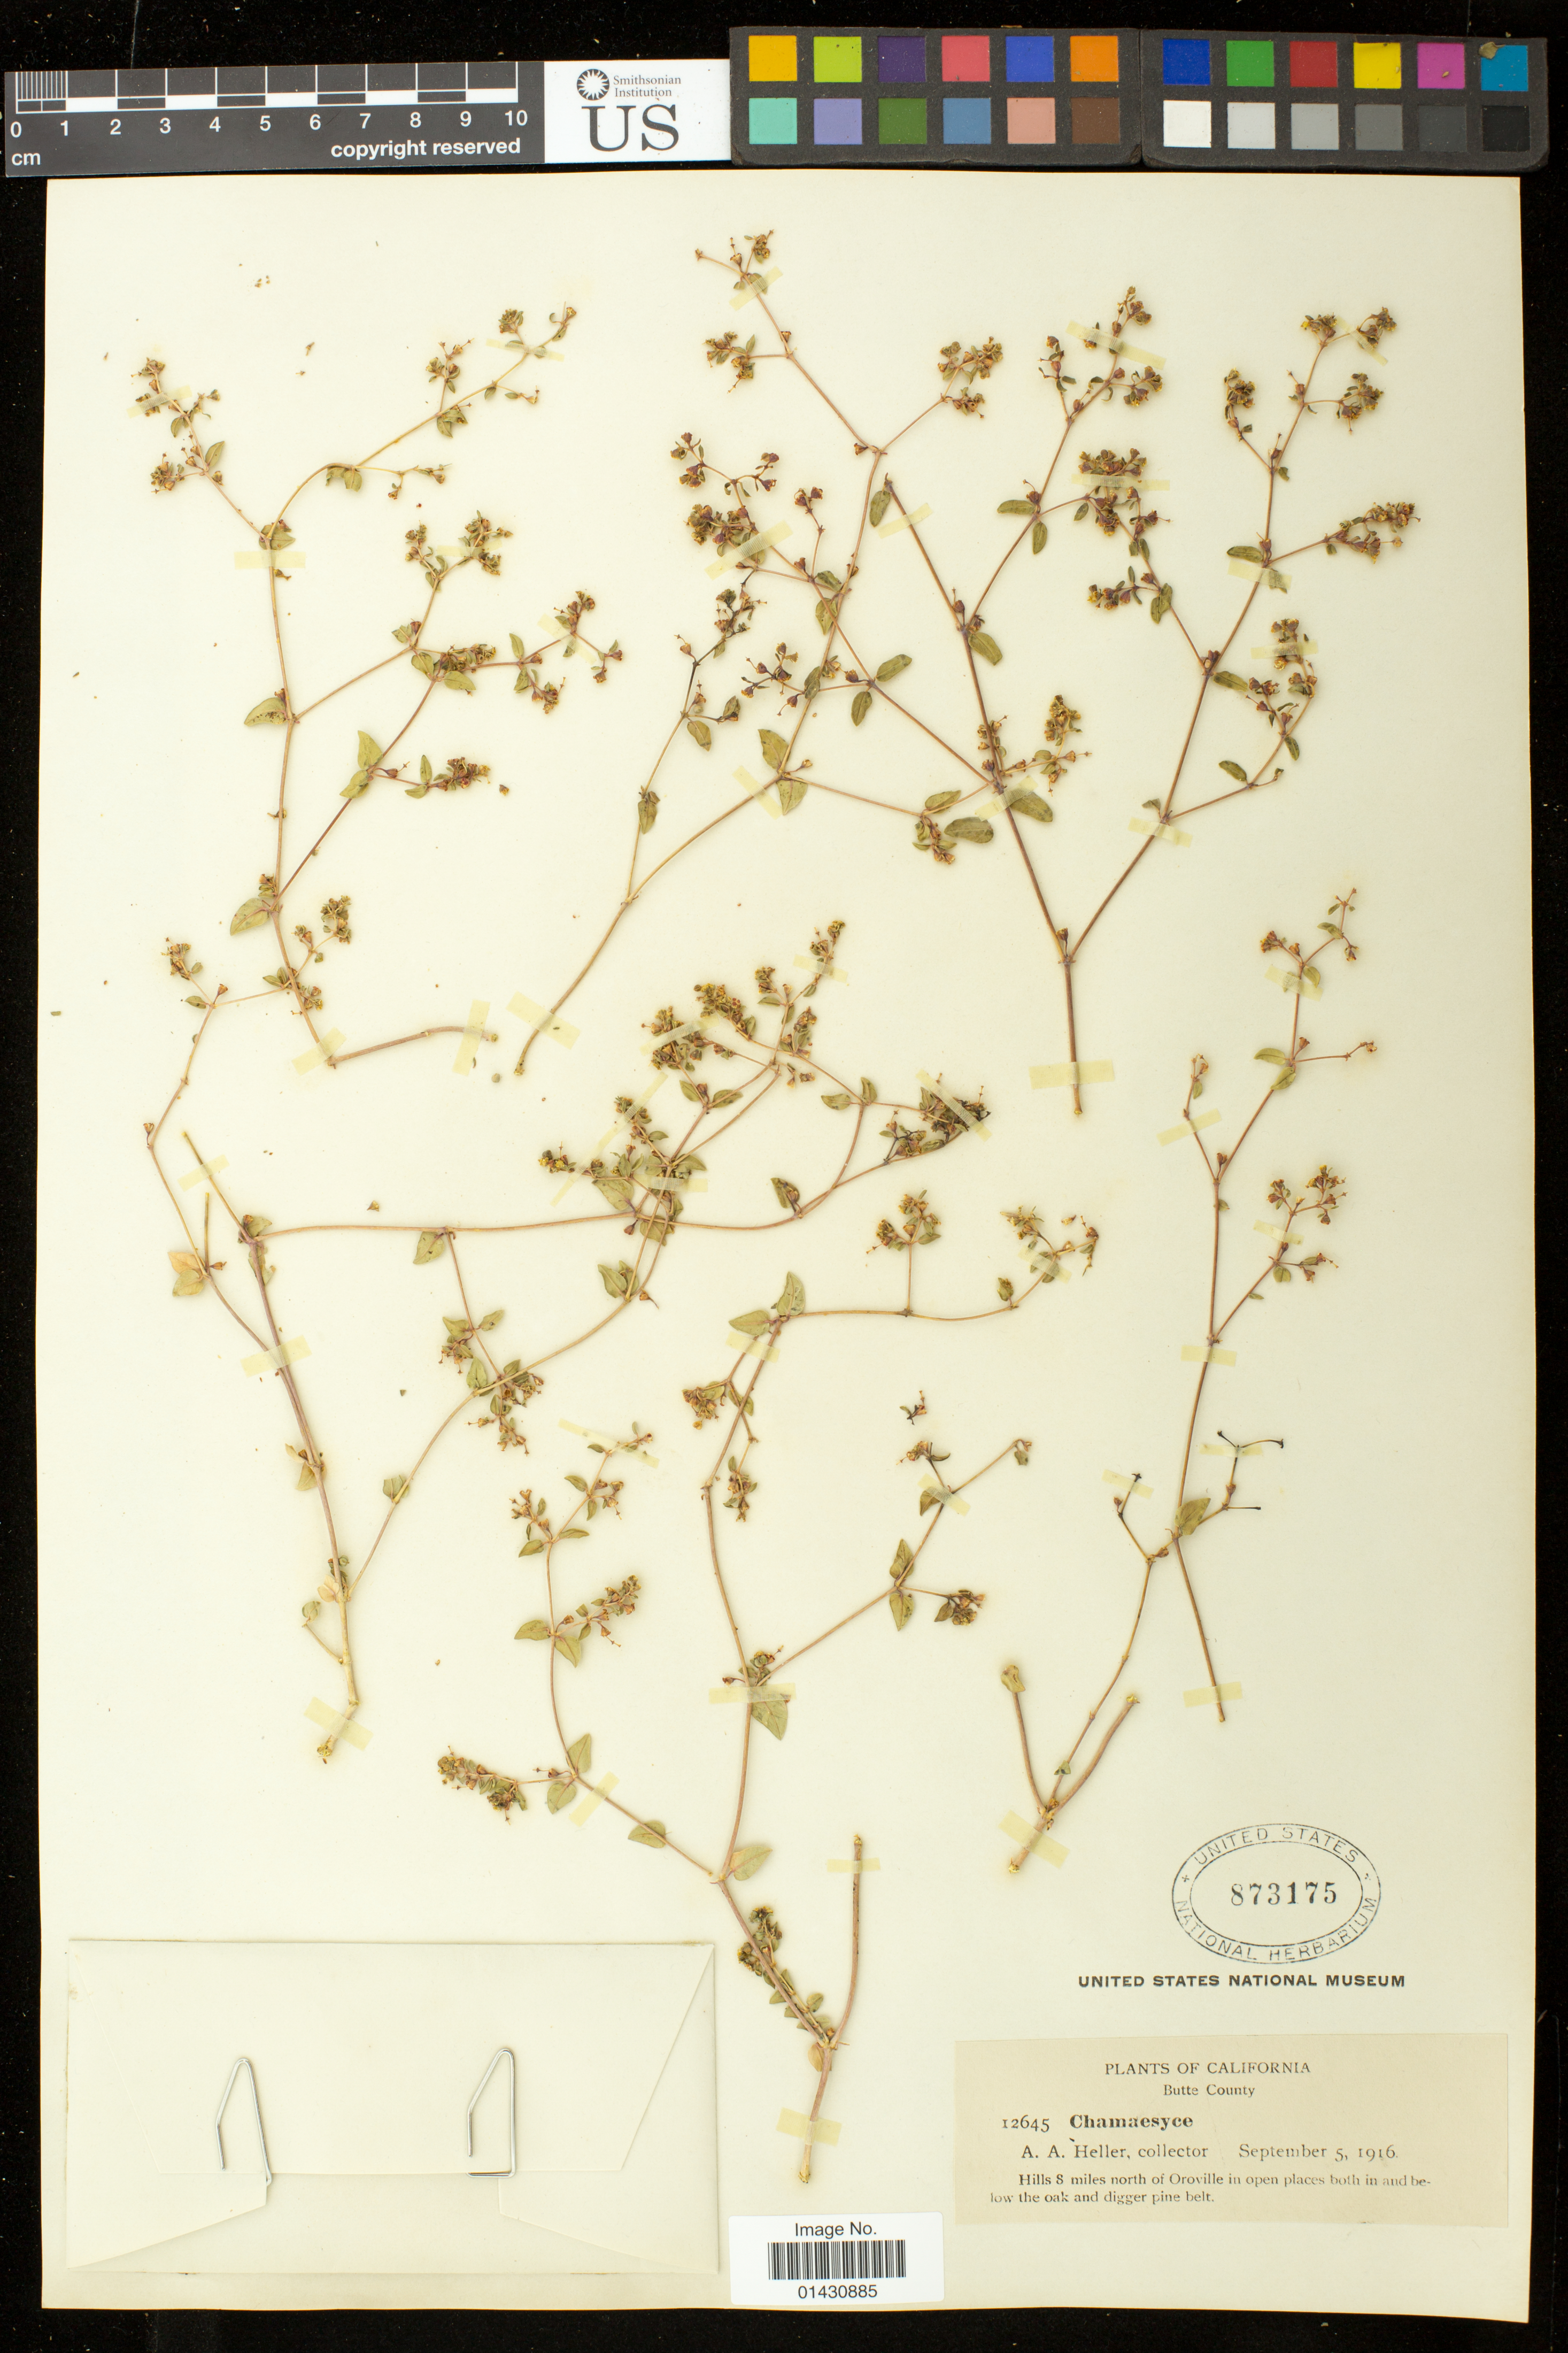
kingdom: Plantae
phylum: Tracheophyta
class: Magnoliopsida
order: Malpighiales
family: Euphorbiaceae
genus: Euphorbia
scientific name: Euphorbia ocellata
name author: Durand & Hilg.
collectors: A. A. Heller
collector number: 12645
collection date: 1916-09-05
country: United States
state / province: California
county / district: Butte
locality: Hills 8 miles north of Oroville in open places both in and below the oak and digger pine belt.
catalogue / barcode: US 873175